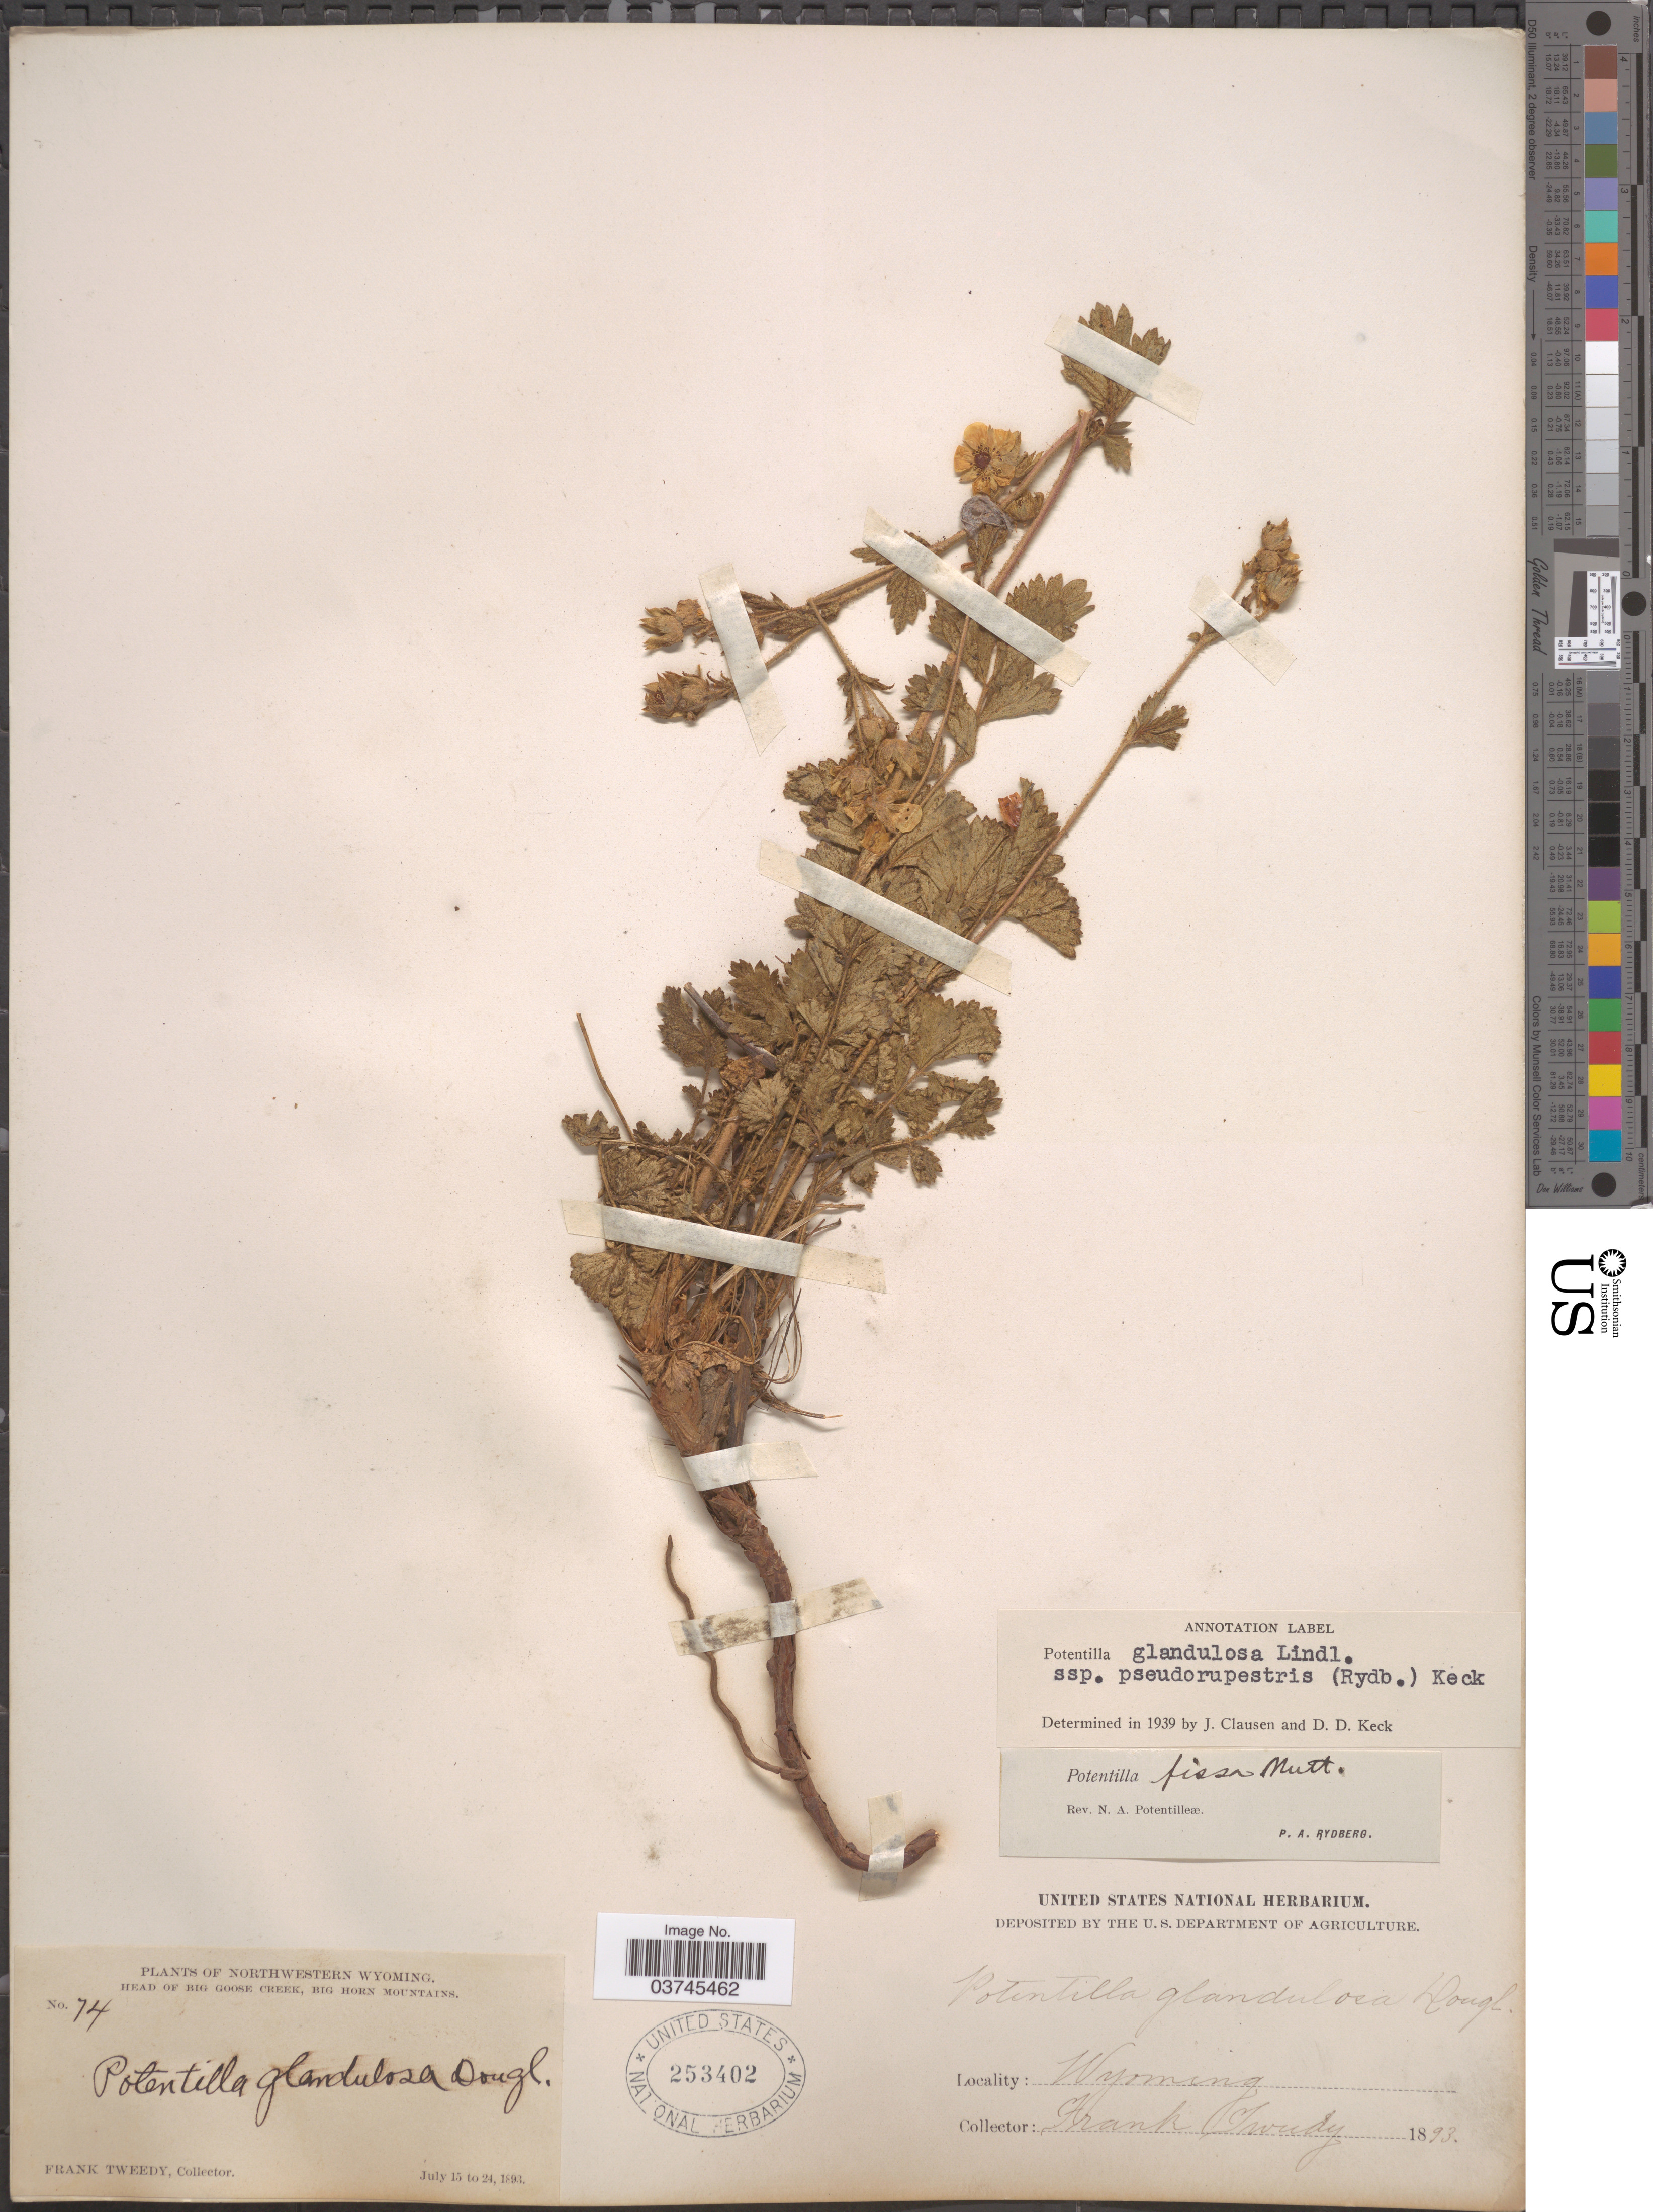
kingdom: Plantae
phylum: Tracheophyta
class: Magnoliopsida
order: Rosales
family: Rosaceae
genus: Drymocallis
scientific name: Drymocallis pseudorupestris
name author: (Rydb.) Rydb.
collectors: F. Tweedy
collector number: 74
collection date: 1893-07-15/1893-07-24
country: United States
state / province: Wyoming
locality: Northwestern Wyoming. Head of Big Goose Creek, Big Horn Mountains.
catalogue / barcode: US 253402